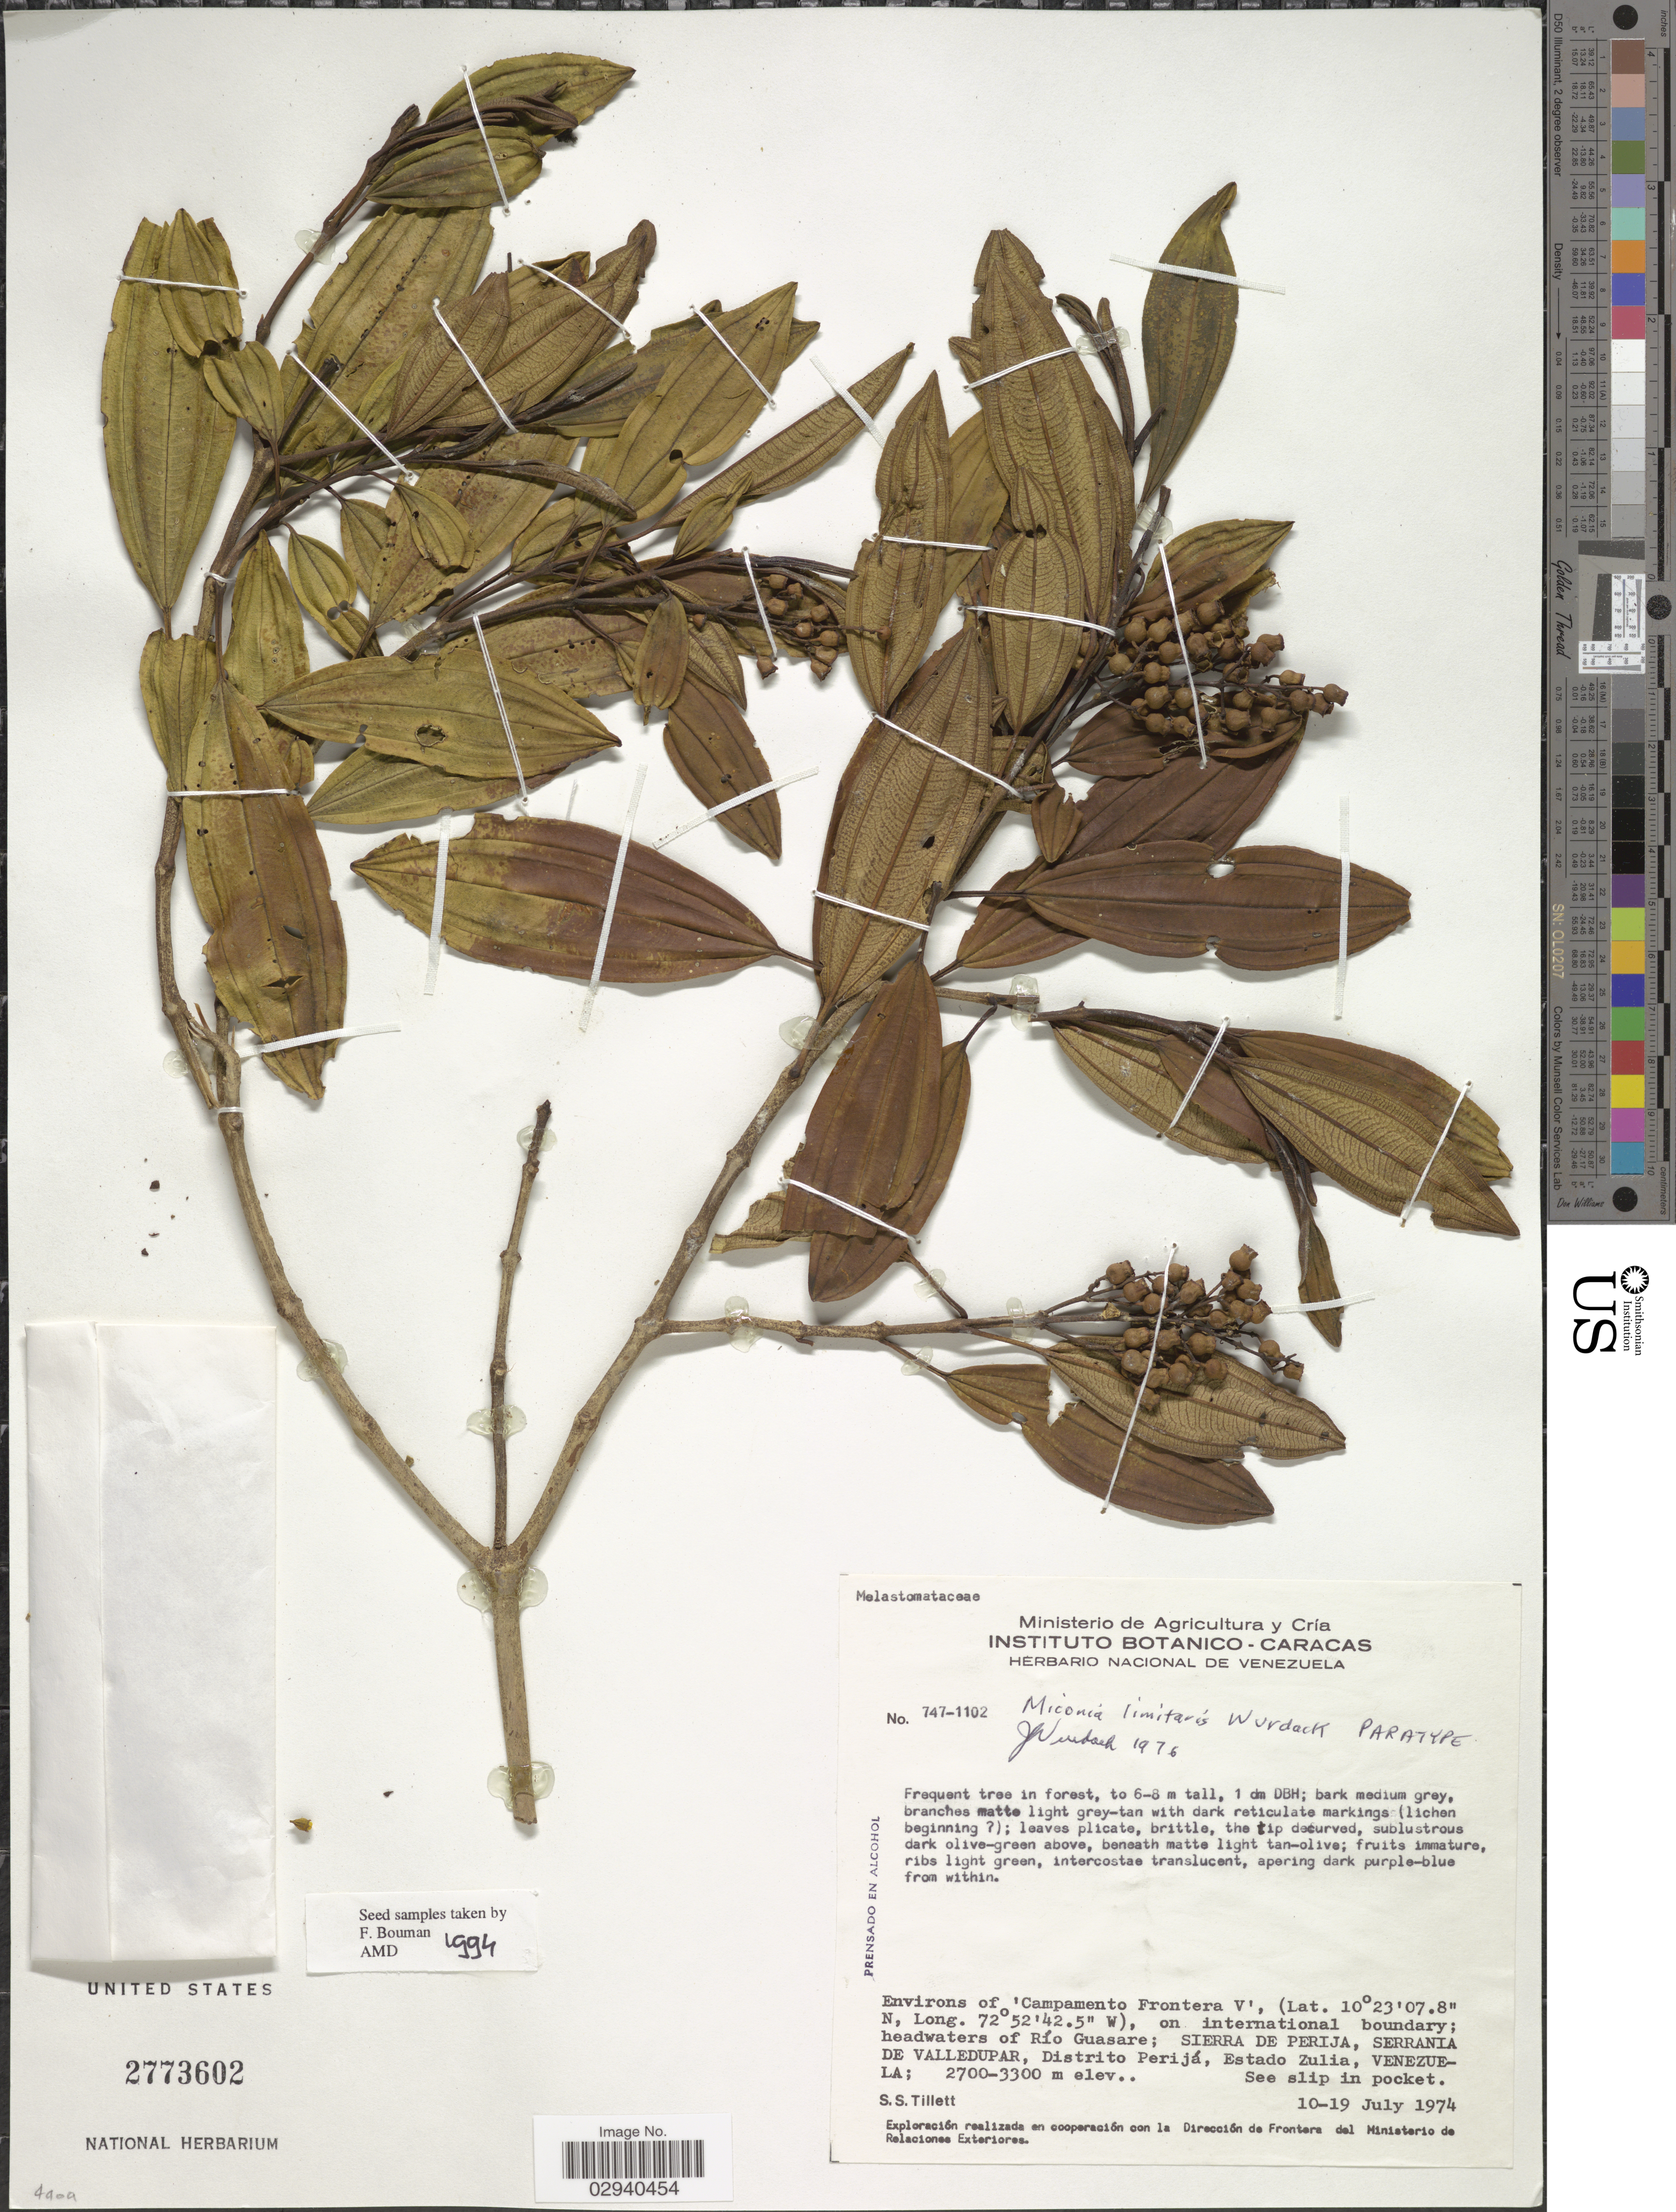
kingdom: Plantae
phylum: Tracheophyta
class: Magnoliopsida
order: Myrtales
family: Melastomataceae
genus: Miconia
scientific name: Miconia limitaris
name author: Wurdack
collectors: S. S. Tillett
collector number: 747-1102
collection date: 1974-07-10/1974-07-19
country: Venezuela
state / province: Zulia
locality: Environs of 'Campamento Frontera V', on international boundary; headwaters of Río Guasara; Sierra de Perija, Serrania de Valledupar, Distrito Perijá.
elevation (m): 2700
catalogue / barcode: US 2773602